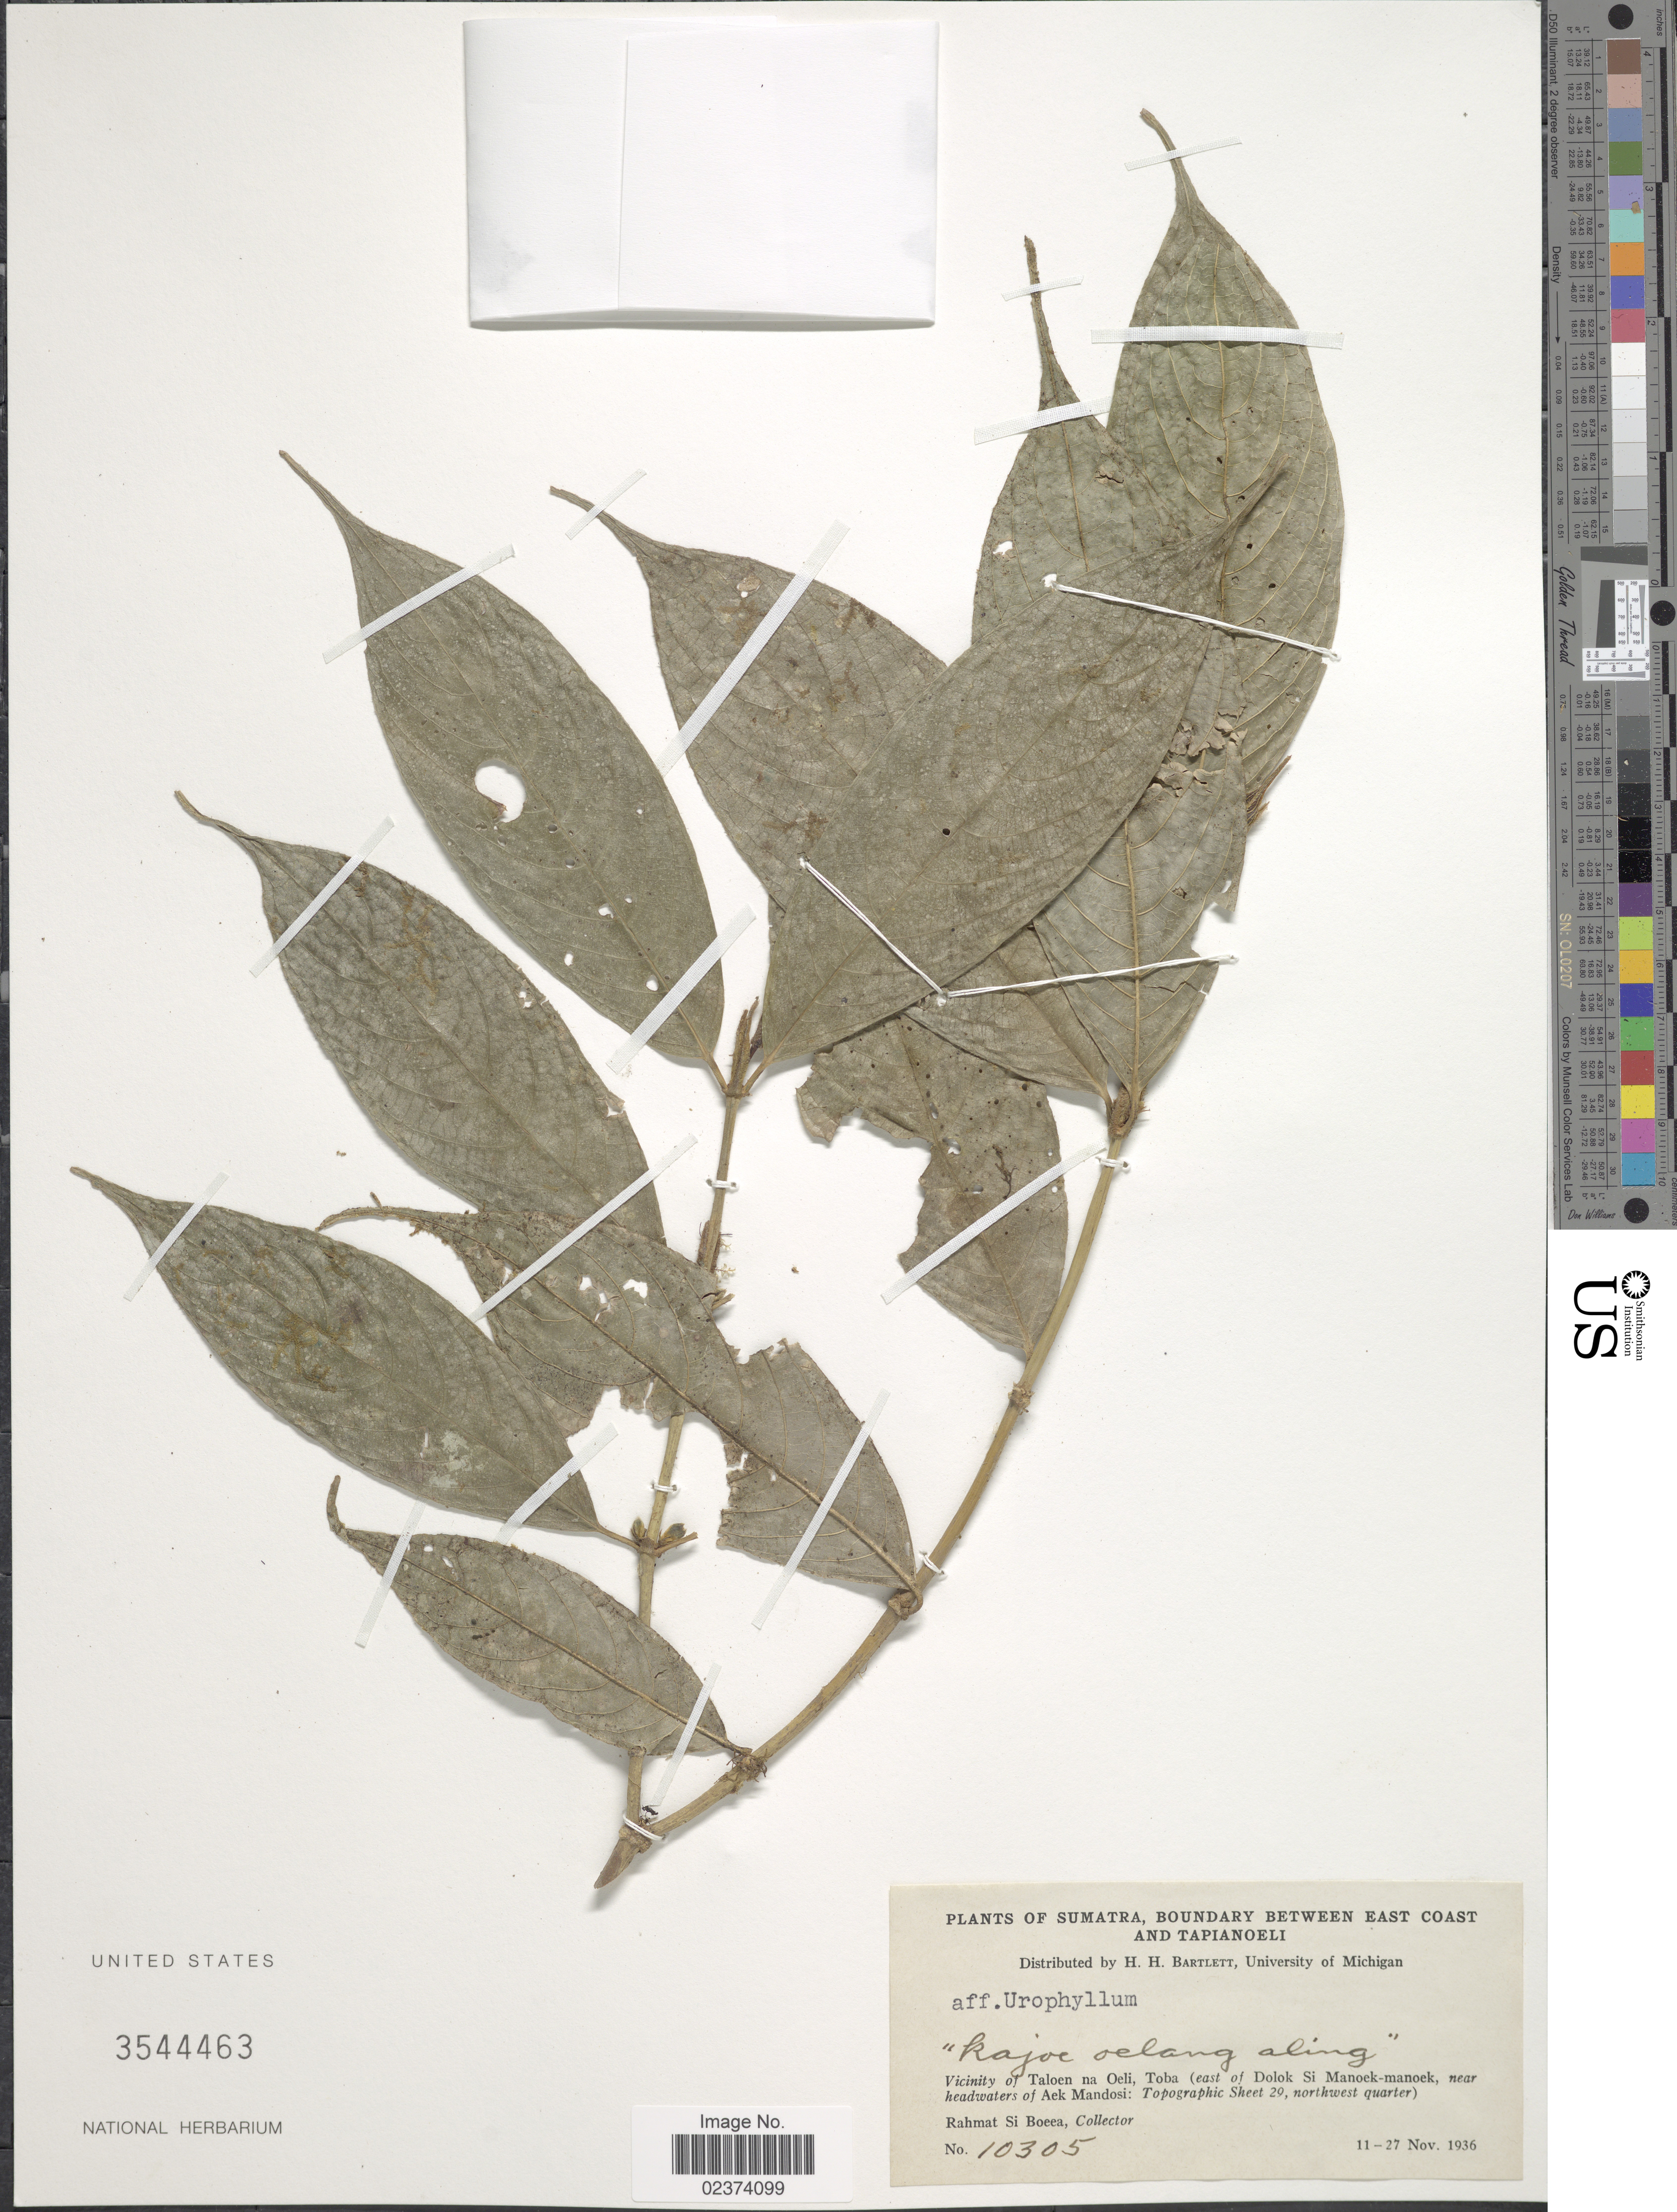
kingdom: Plantae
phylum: Tracheophyta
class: Magnoliopsida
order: Gentianales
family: Rubiaceae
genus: Urophyllum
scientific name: Urophyllum sp.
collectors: Rahmat Si Boeea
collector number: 10305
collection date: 1936-11-11/1936-11-27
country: Indonesia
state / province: Sumatra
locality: Boundary between East Coast and Tapianoeli, Vicinity of Taloen na Oeli, Toba (East of Dolok Si Manoek-manoek, near headwaters of Aek Mandosi: Topographic Sheet 29, northeast quarter)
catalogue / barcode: US 3544463